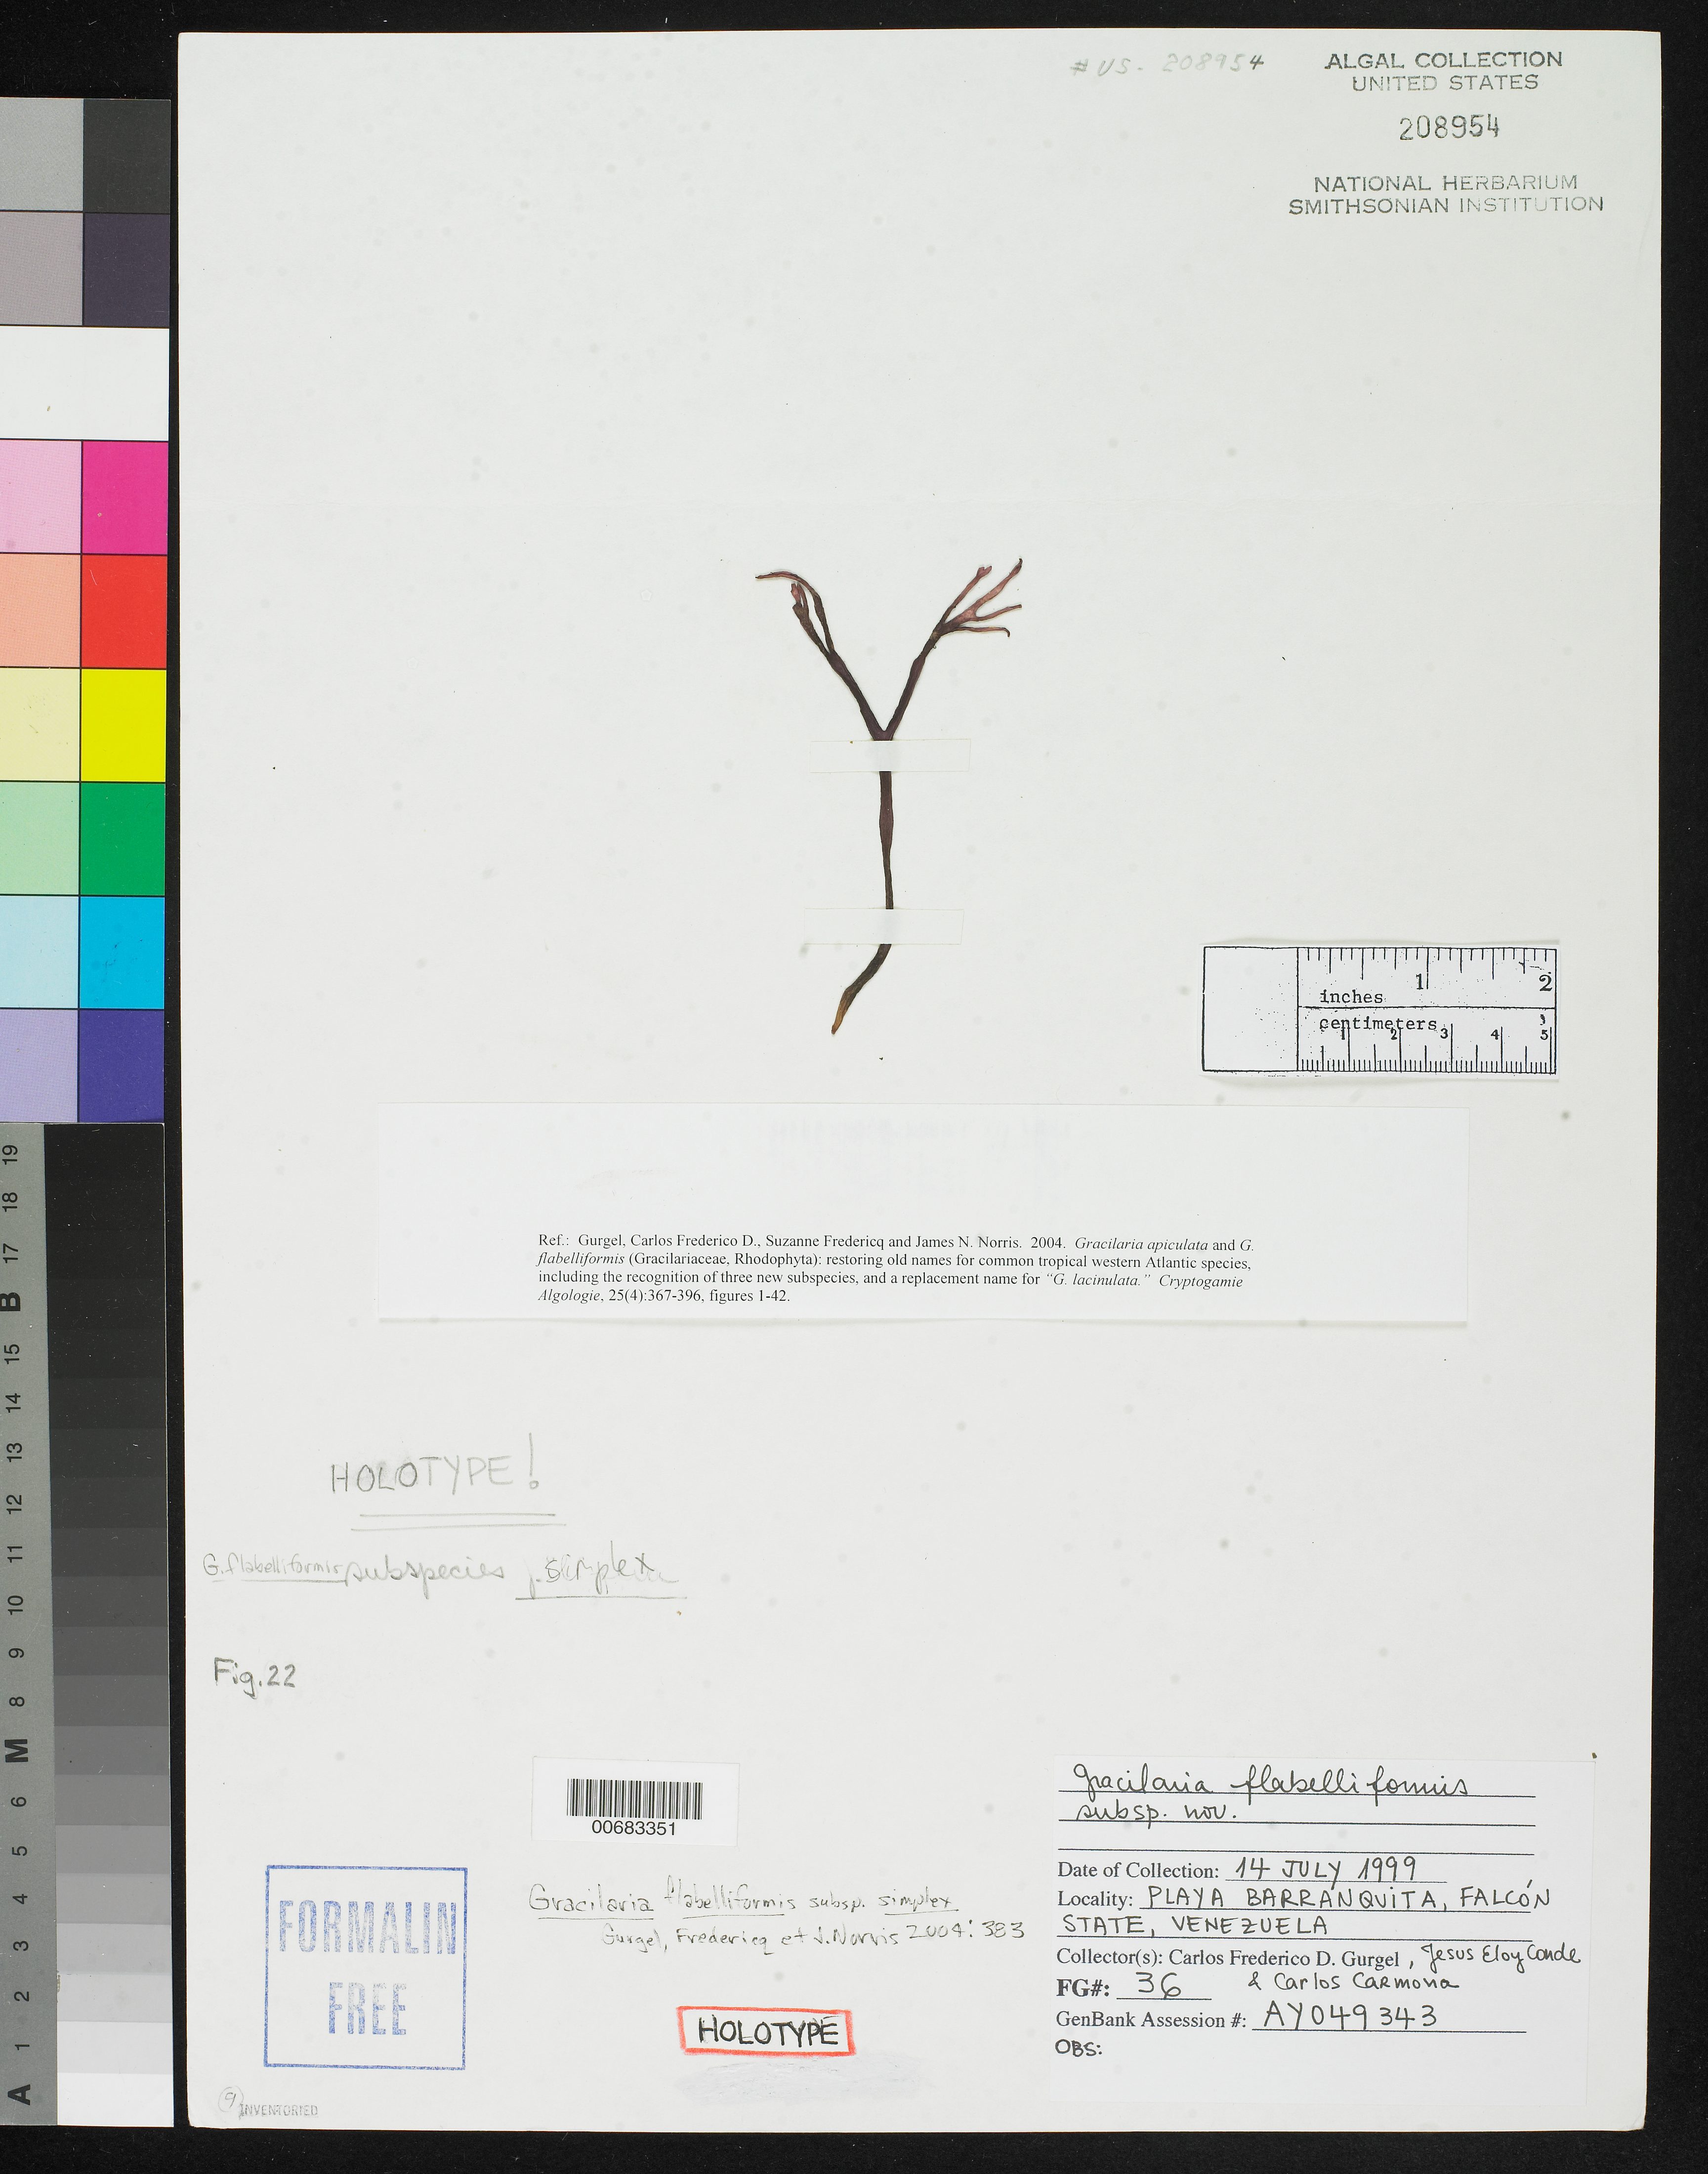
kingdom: Plantae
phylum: Rhodophyta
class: Florideophyceae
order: Gracilariales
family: Gracilariaceae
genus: Gracilaria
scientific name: Gracilaria flabelliformis subsp. simplex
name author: Gurgel et al.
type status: Holotype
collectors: C. Gurgel, J. Conde & C. Carmona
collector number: FG-36 & GenBank AY049343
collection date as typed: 14 Jul 1999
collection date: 1999-07-14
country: Venezuela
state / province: Falcón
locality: Playa Barranquita.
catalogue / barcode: US 208954